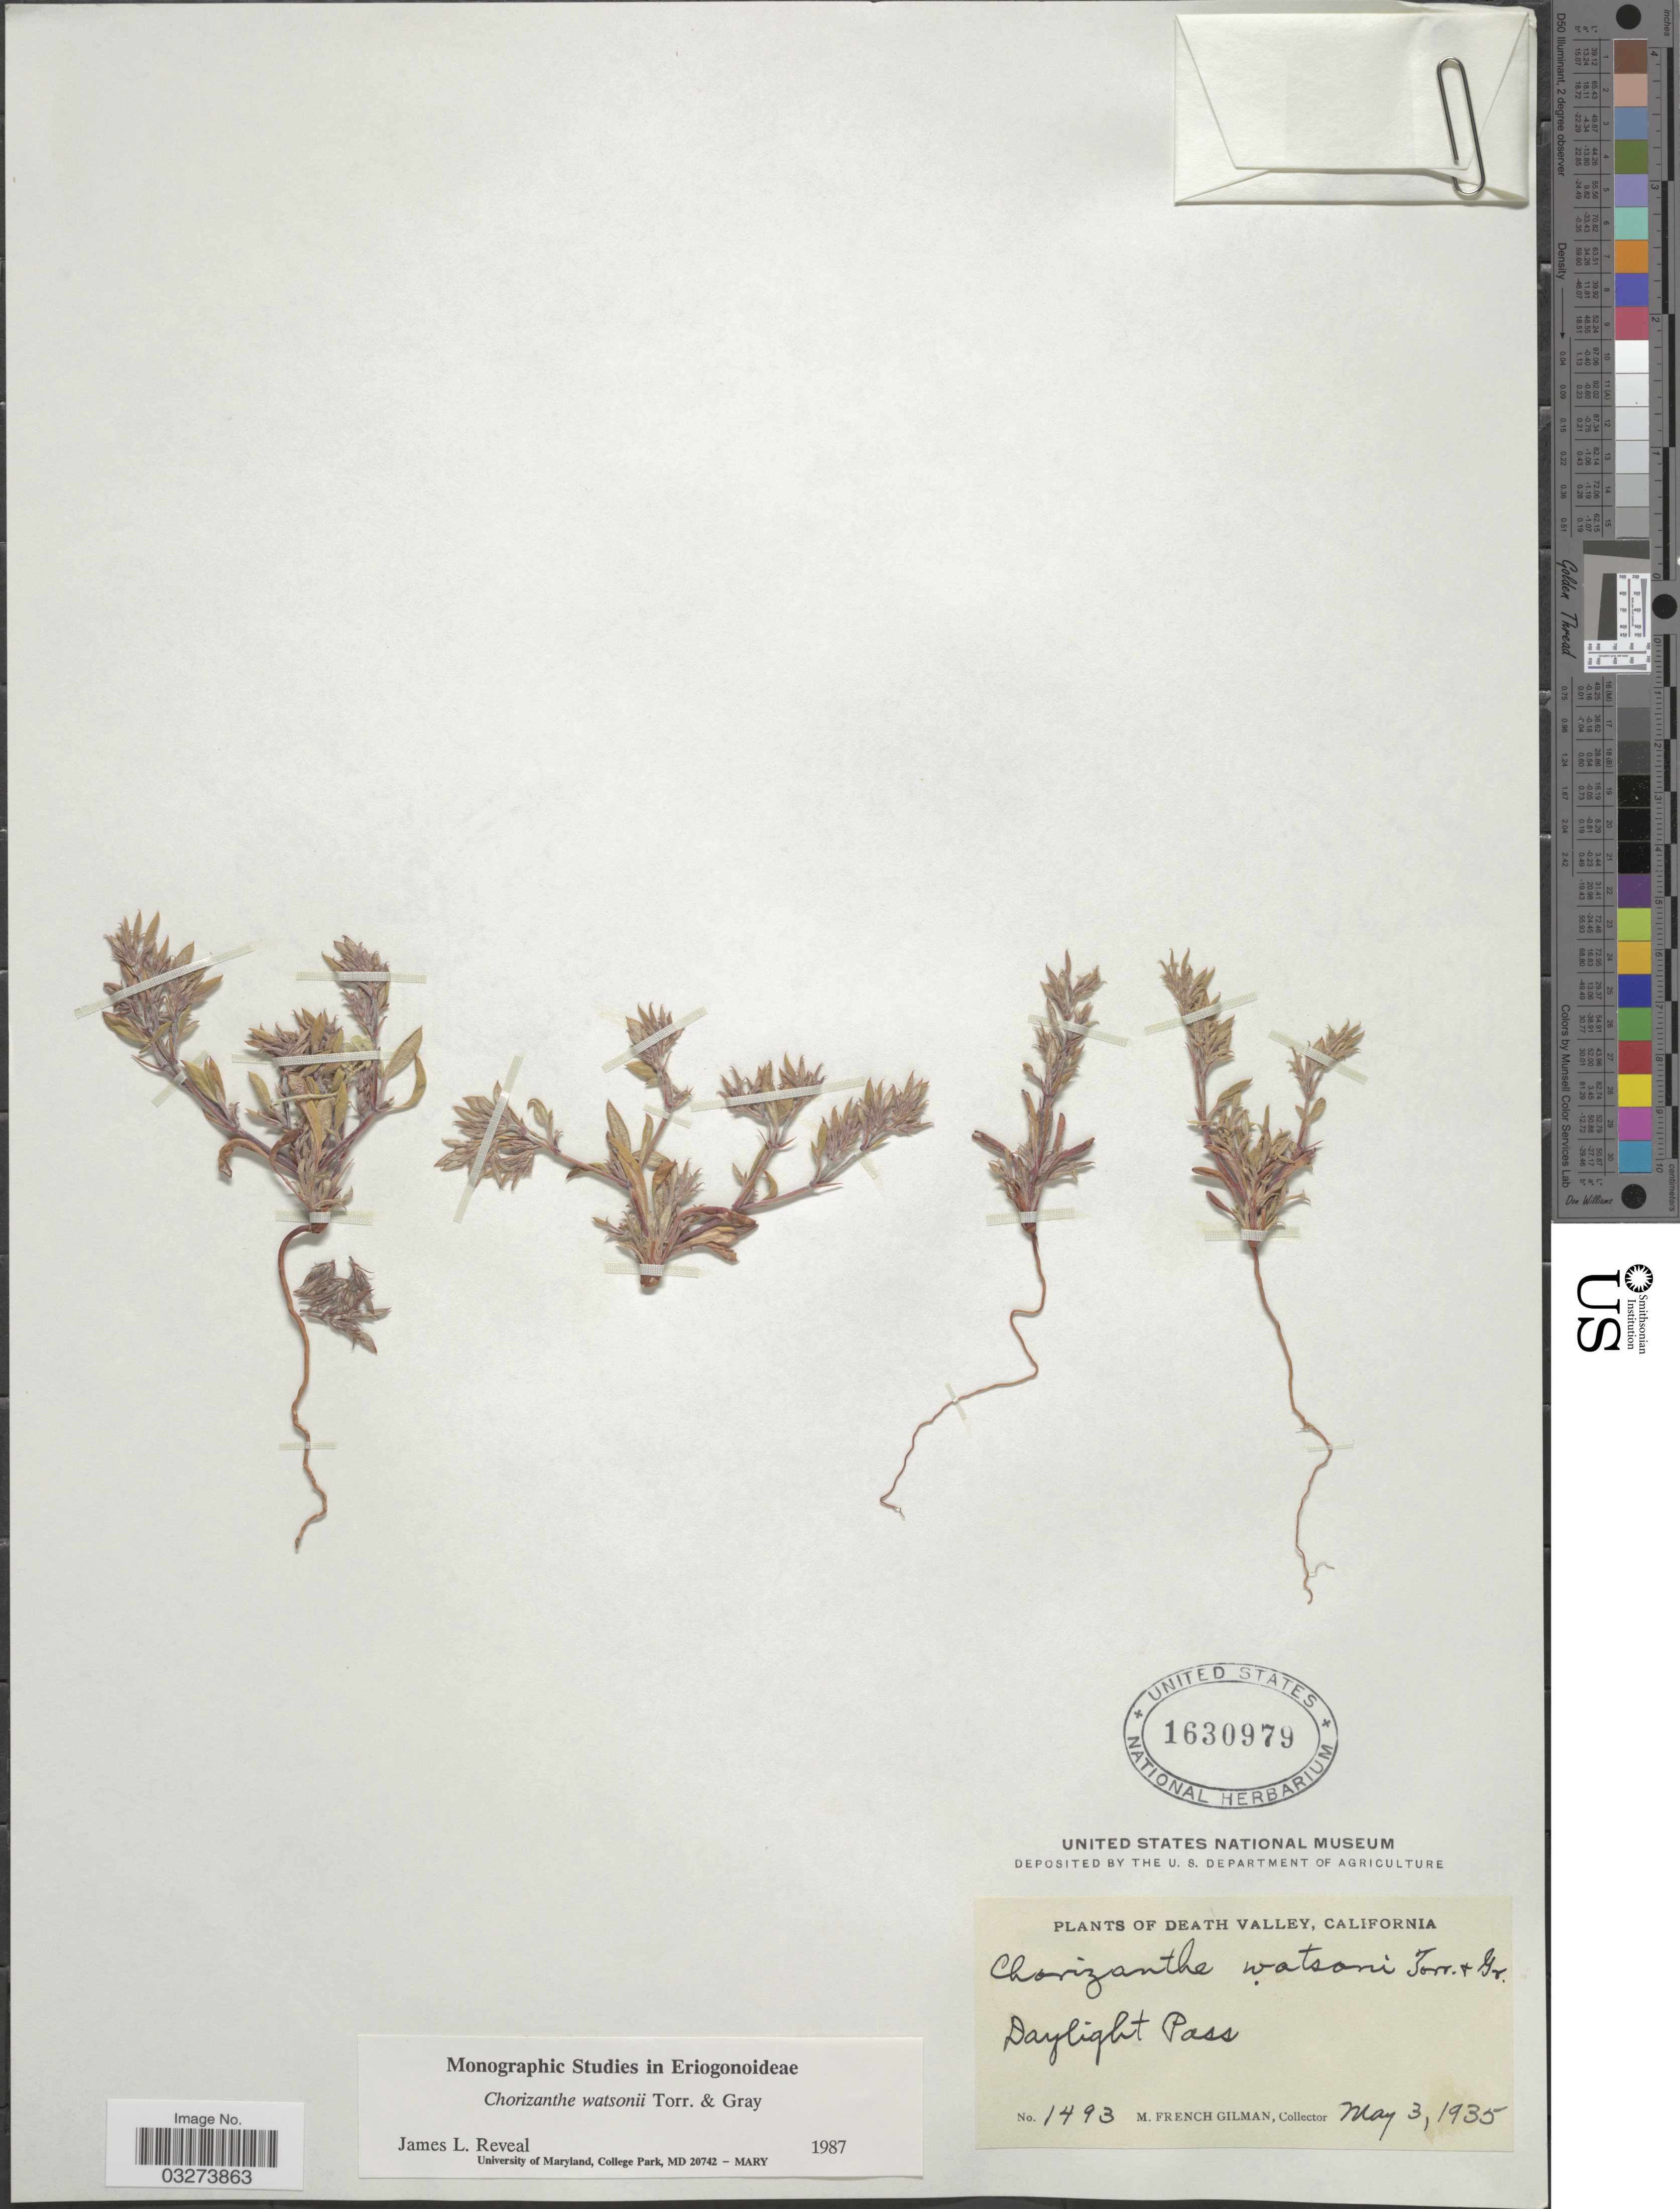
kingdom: Plantae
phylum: Tracheophyta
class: Magnoliopsida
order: Caryophyllales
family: Polygonaceae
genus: Chorizanthe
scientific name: Chorizanthe watsonii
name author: Torr. & A. Gray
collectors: M. F. Gilman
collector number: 1493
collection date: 1935-05-03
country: United States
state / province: California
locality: Death Valley. Daylight Pass.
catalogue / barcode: US 1630979